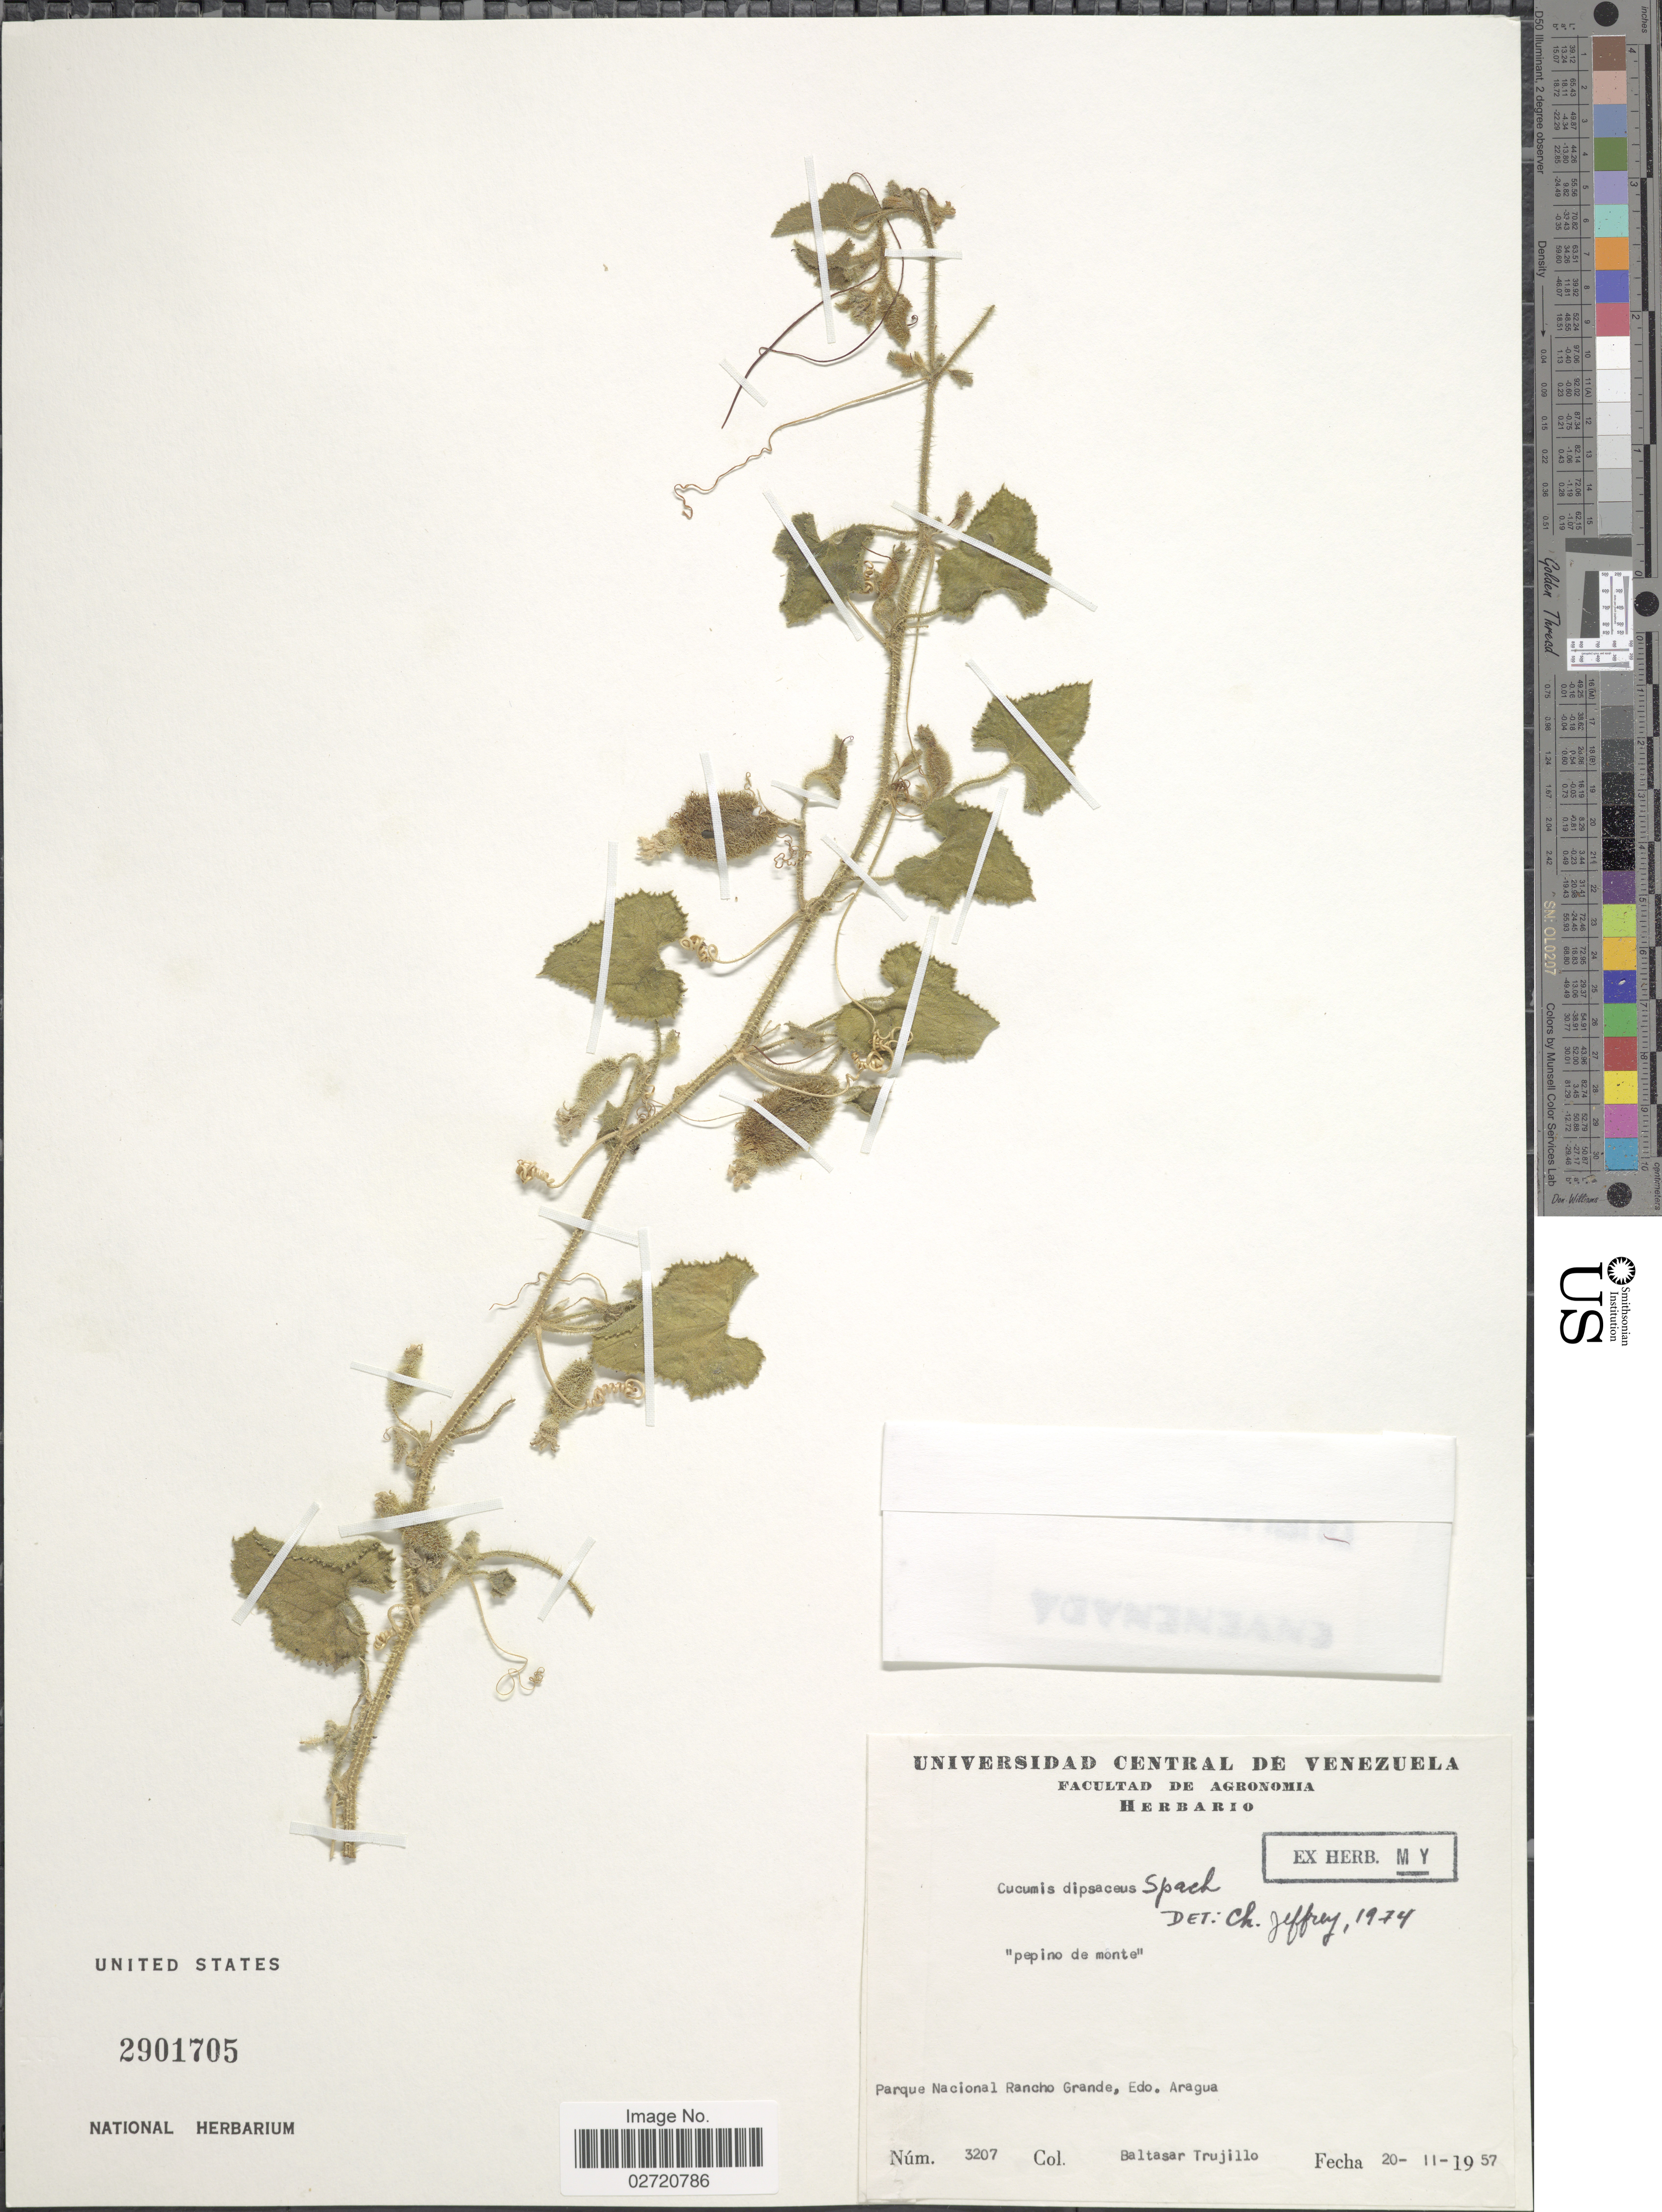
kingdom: Plantae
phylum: Tracheophyta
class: Magnoliopsida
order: Cucurbitales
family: Cucurbitaceae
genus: Cucumis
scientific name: Cucumis dipsaceus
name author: Ehrenb. ex Spach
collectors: B. Trujillo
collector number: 3207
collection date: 1957-11-20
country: Venezuela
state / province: Aragua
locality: Parque Nacional Rancho Grande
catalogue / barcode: US 2901705